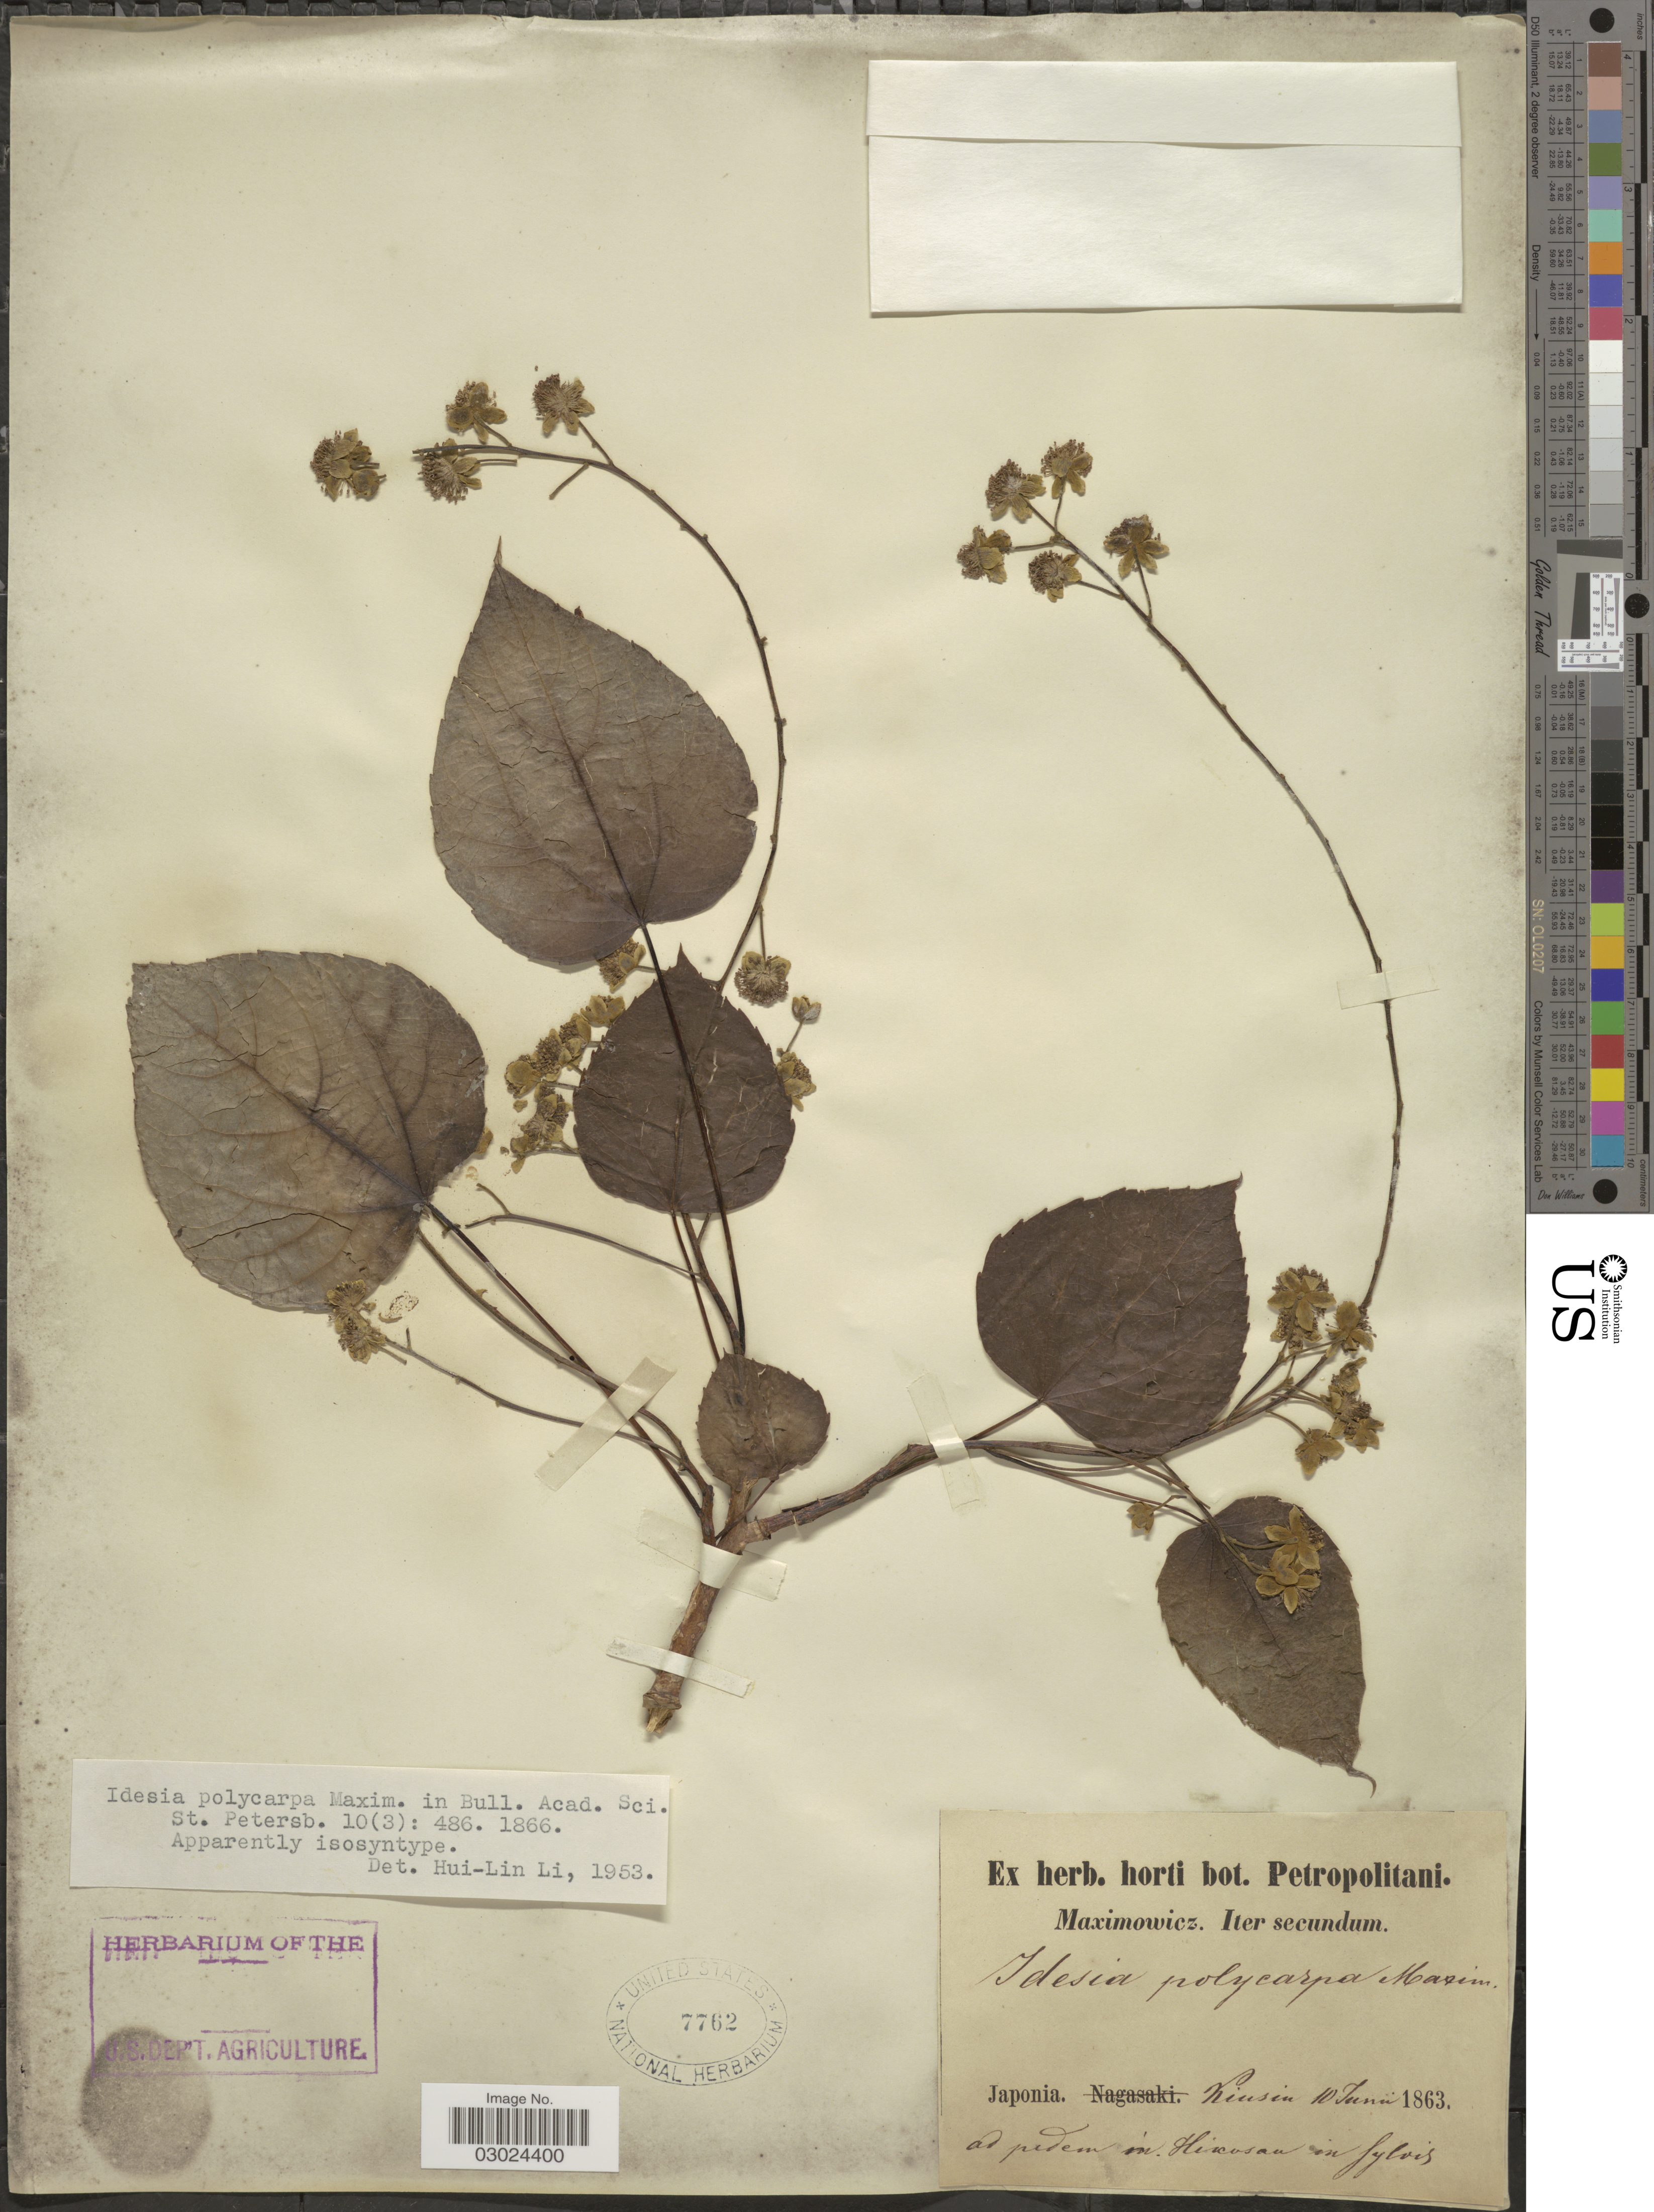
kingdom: Plantae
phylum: Tracheophyta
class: Magnoliopsida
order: Malpighiales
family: Salicaceae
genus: Idesia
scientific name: Idesia polycarpa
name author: Maxim.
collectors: Maximowicz, --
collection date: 1863-06-10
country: Japan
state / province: Okinawa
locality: Kiusiu.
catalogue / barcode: US 7762